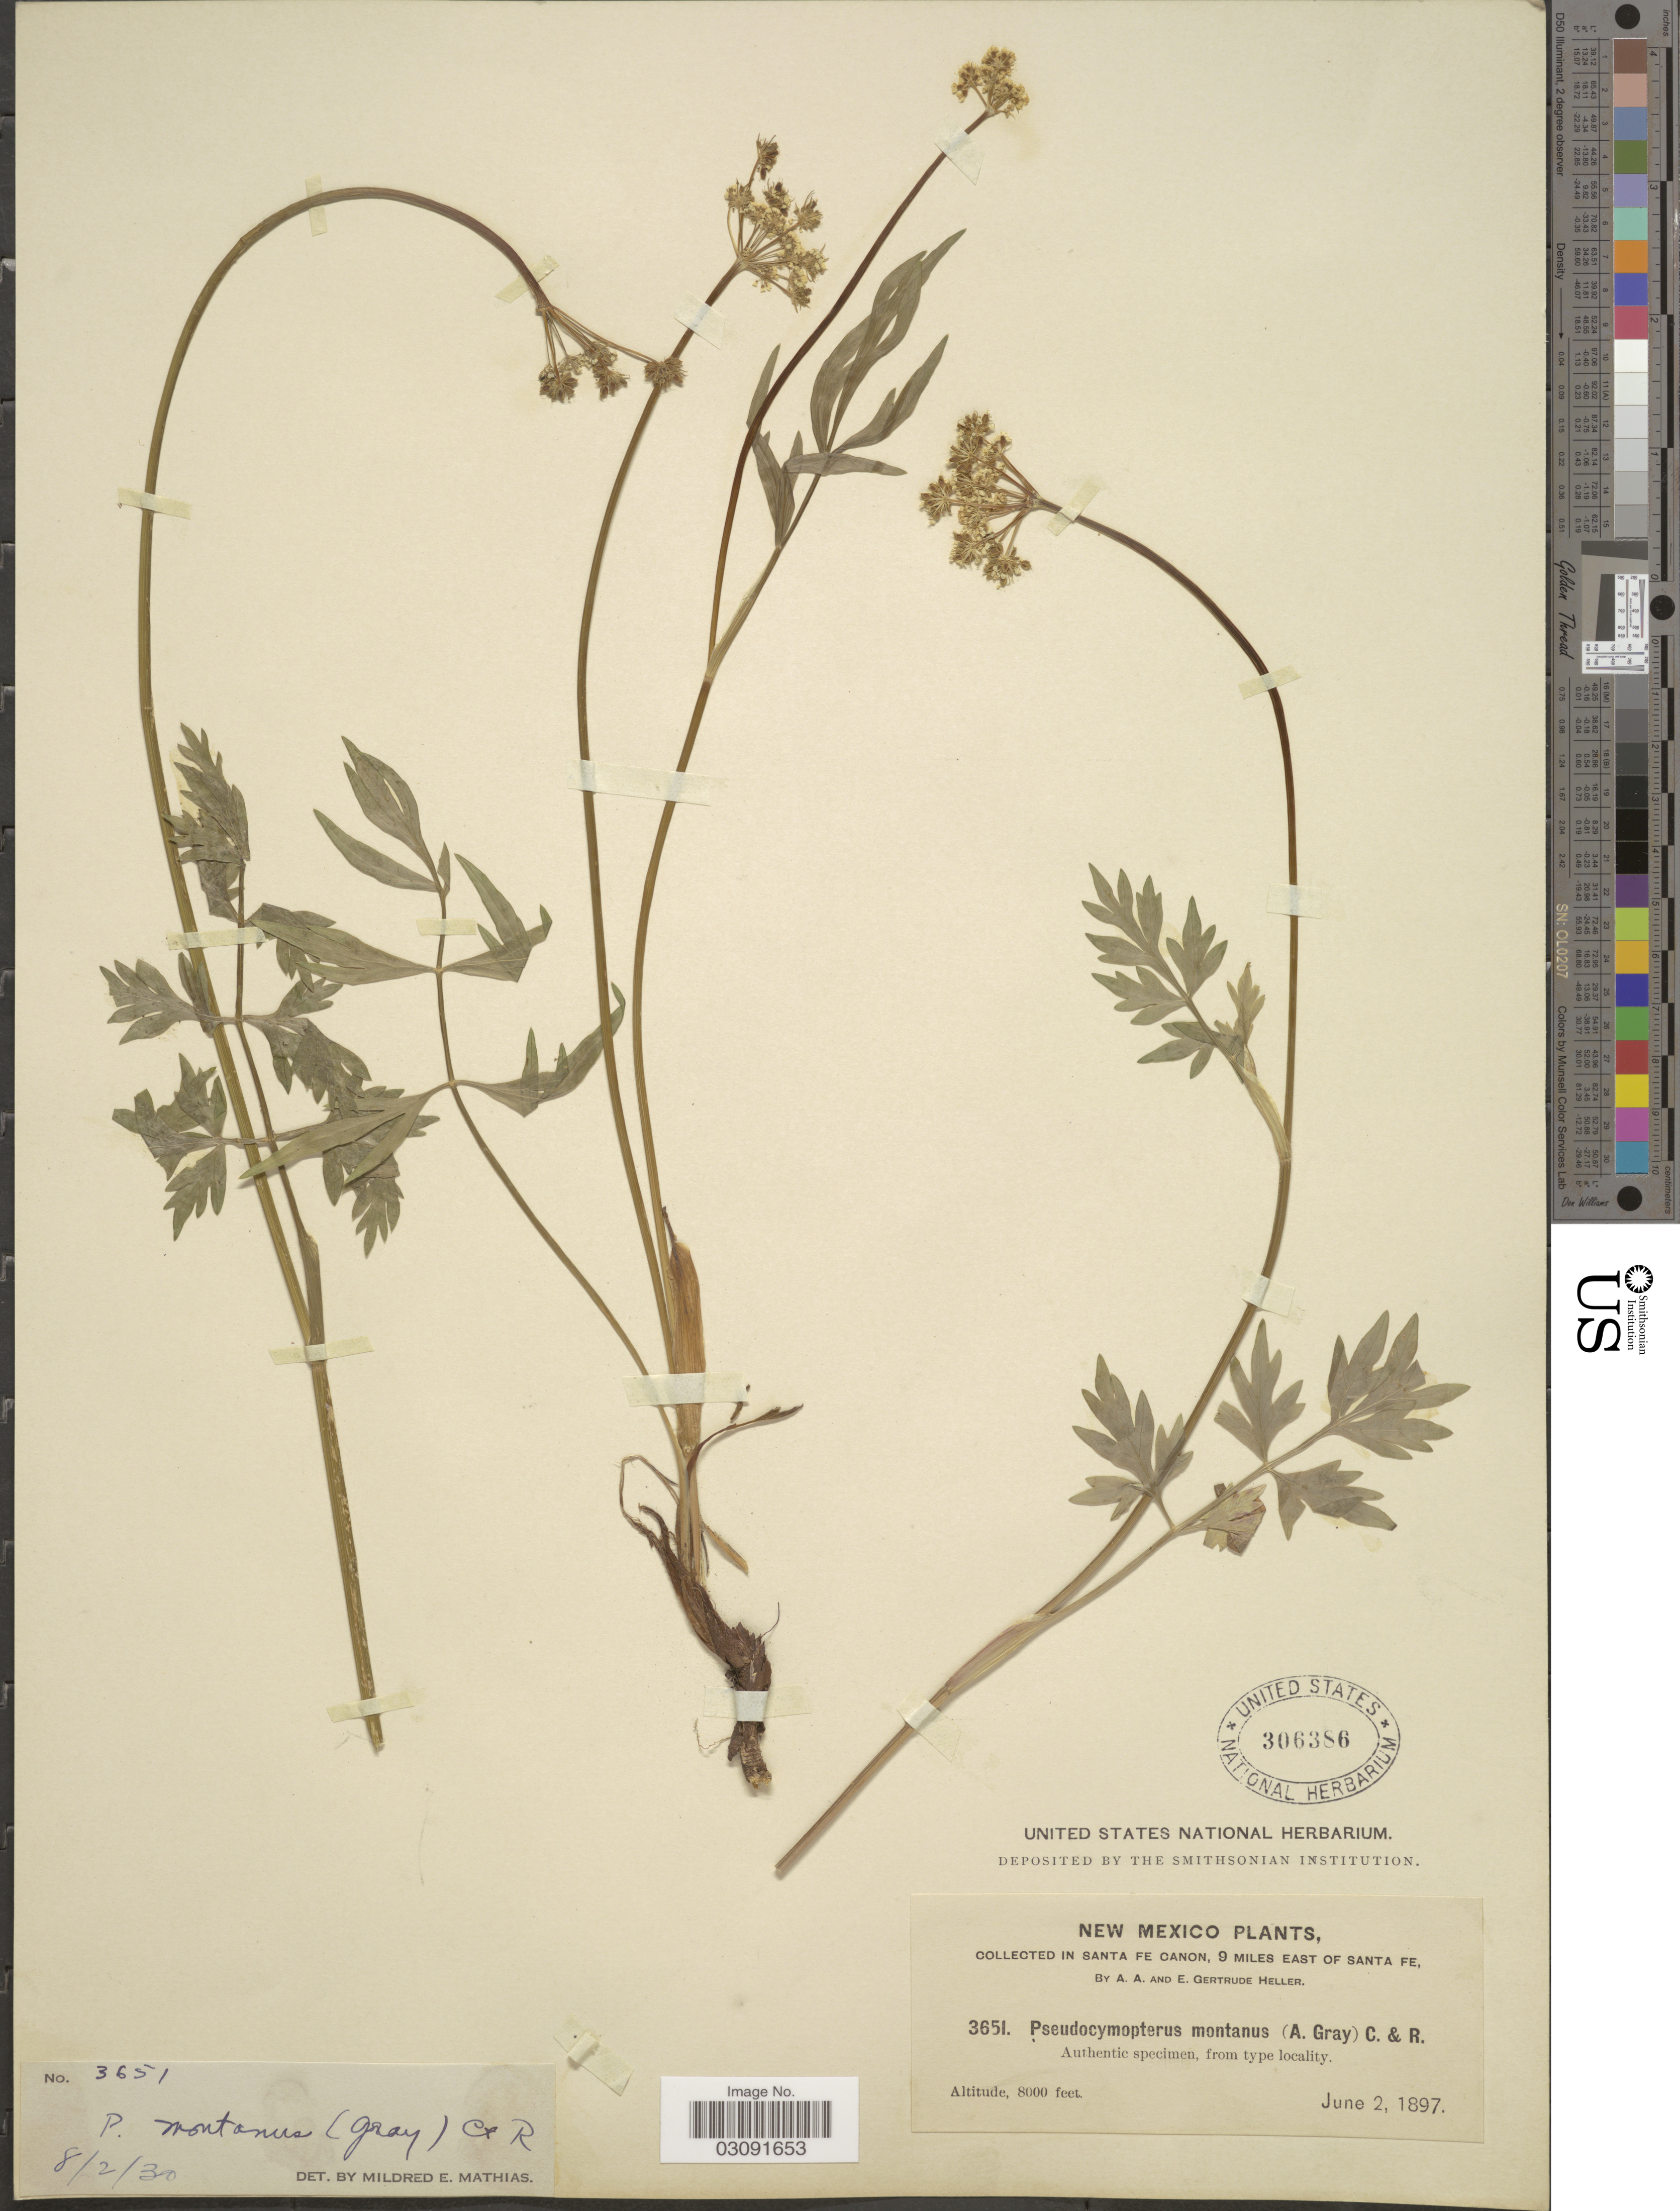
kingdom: Plantae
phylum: Tracheophyta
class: Magnoliopsida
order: Apiales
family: Apiaceae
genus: Pseudocymopterus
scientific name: Pseudocymopterus montanus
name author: (A. Gray) J.M. Coult. & Rose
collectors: A. A. Heller & E. Gertrude Heller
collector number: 3651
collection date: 1897-06-02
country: United States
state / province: New Mexico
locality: In Santa Fe Canon, 9 Miles East of Santa Fe.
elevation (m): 2438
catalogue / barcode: US 306386